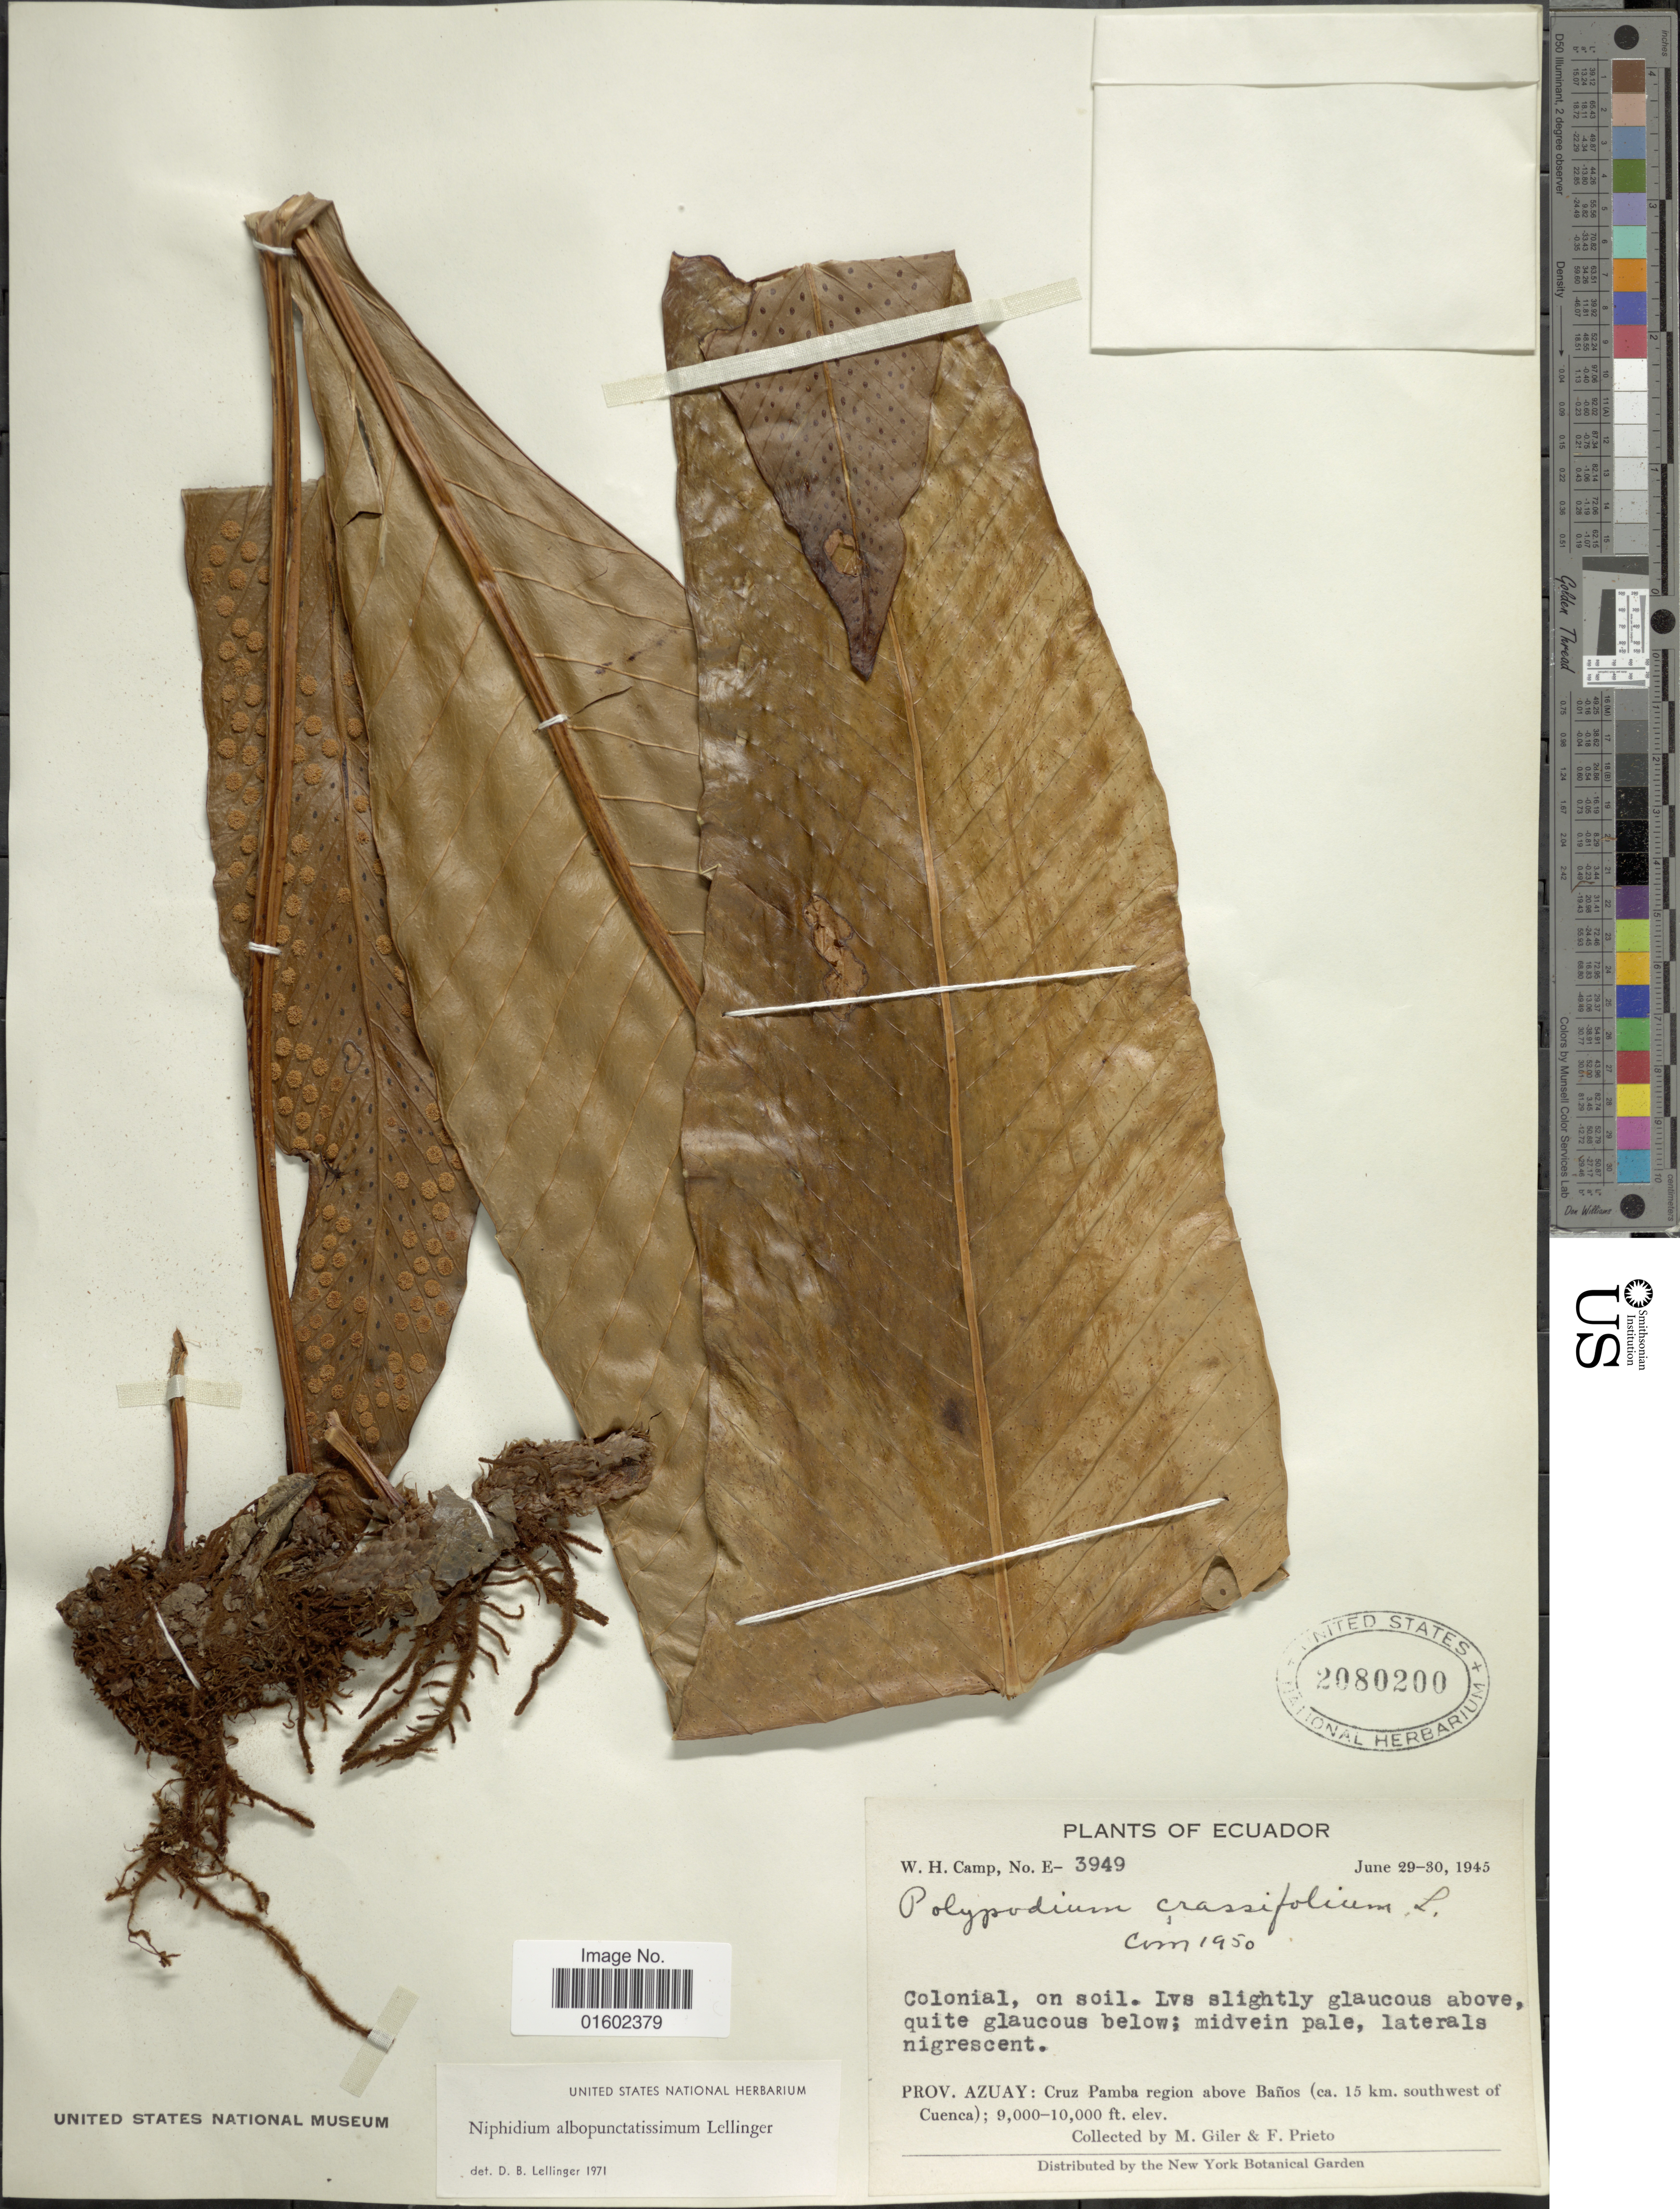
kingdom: Plantae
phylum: Tracheophyta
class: Polypodiopsida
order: Polypodiales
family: Polypodiaceae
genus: Niphidium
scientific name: Niphidium albopunctatissimum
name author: Lellinger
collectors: M. Gíler & F. Prieto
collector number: E-3949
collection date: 1945-06-29/1945-06-30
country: Ecuador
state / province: Azuay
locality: Cruz Pampa region above Baños (ca. 15 km. southwest of Cuenca)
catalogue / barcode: US 2080200